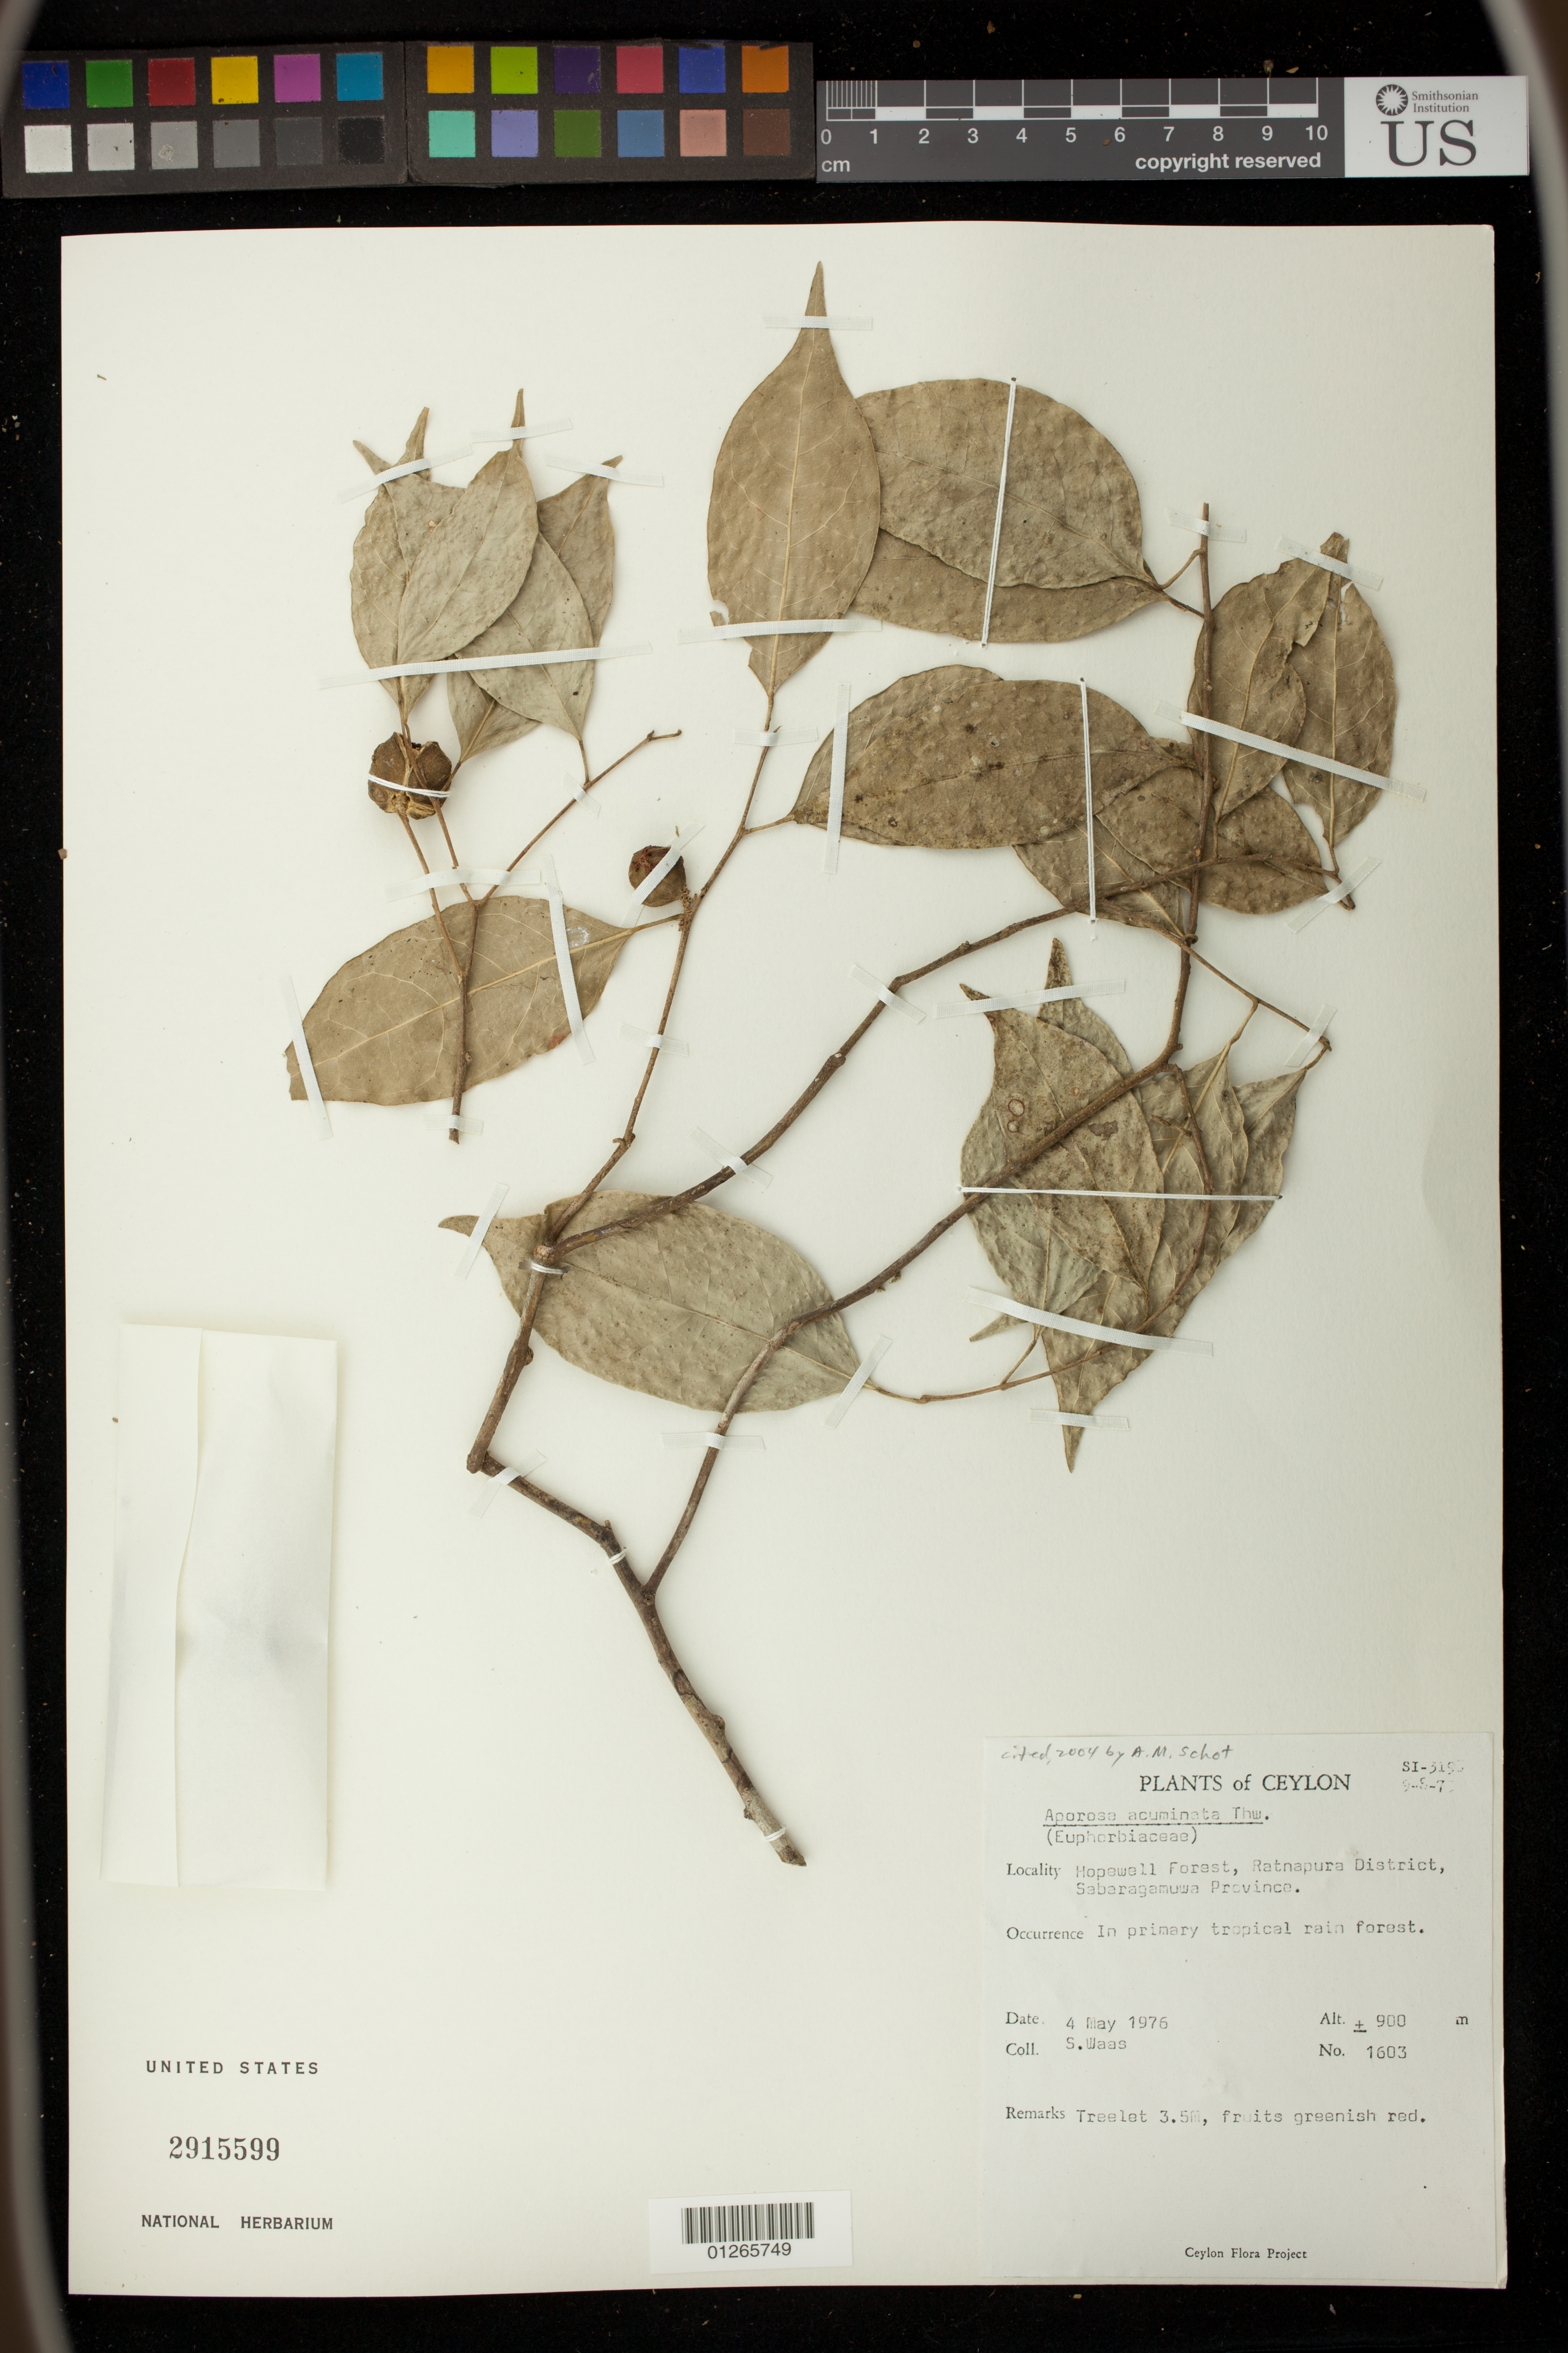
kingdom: Plantae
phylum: Tracheophyta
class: Magnoliopsida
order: Malpighiales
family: Phyllanthaceae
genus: Aporosa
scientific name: Aporosa acuminata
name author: Thwaites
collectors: S. Waas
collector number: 1603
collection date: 1976-05-04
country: Sri Lanka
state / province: Sabaragamuwa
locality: Hopewell Forest, Ratnapura District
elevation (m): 900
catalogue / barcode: US 2915599